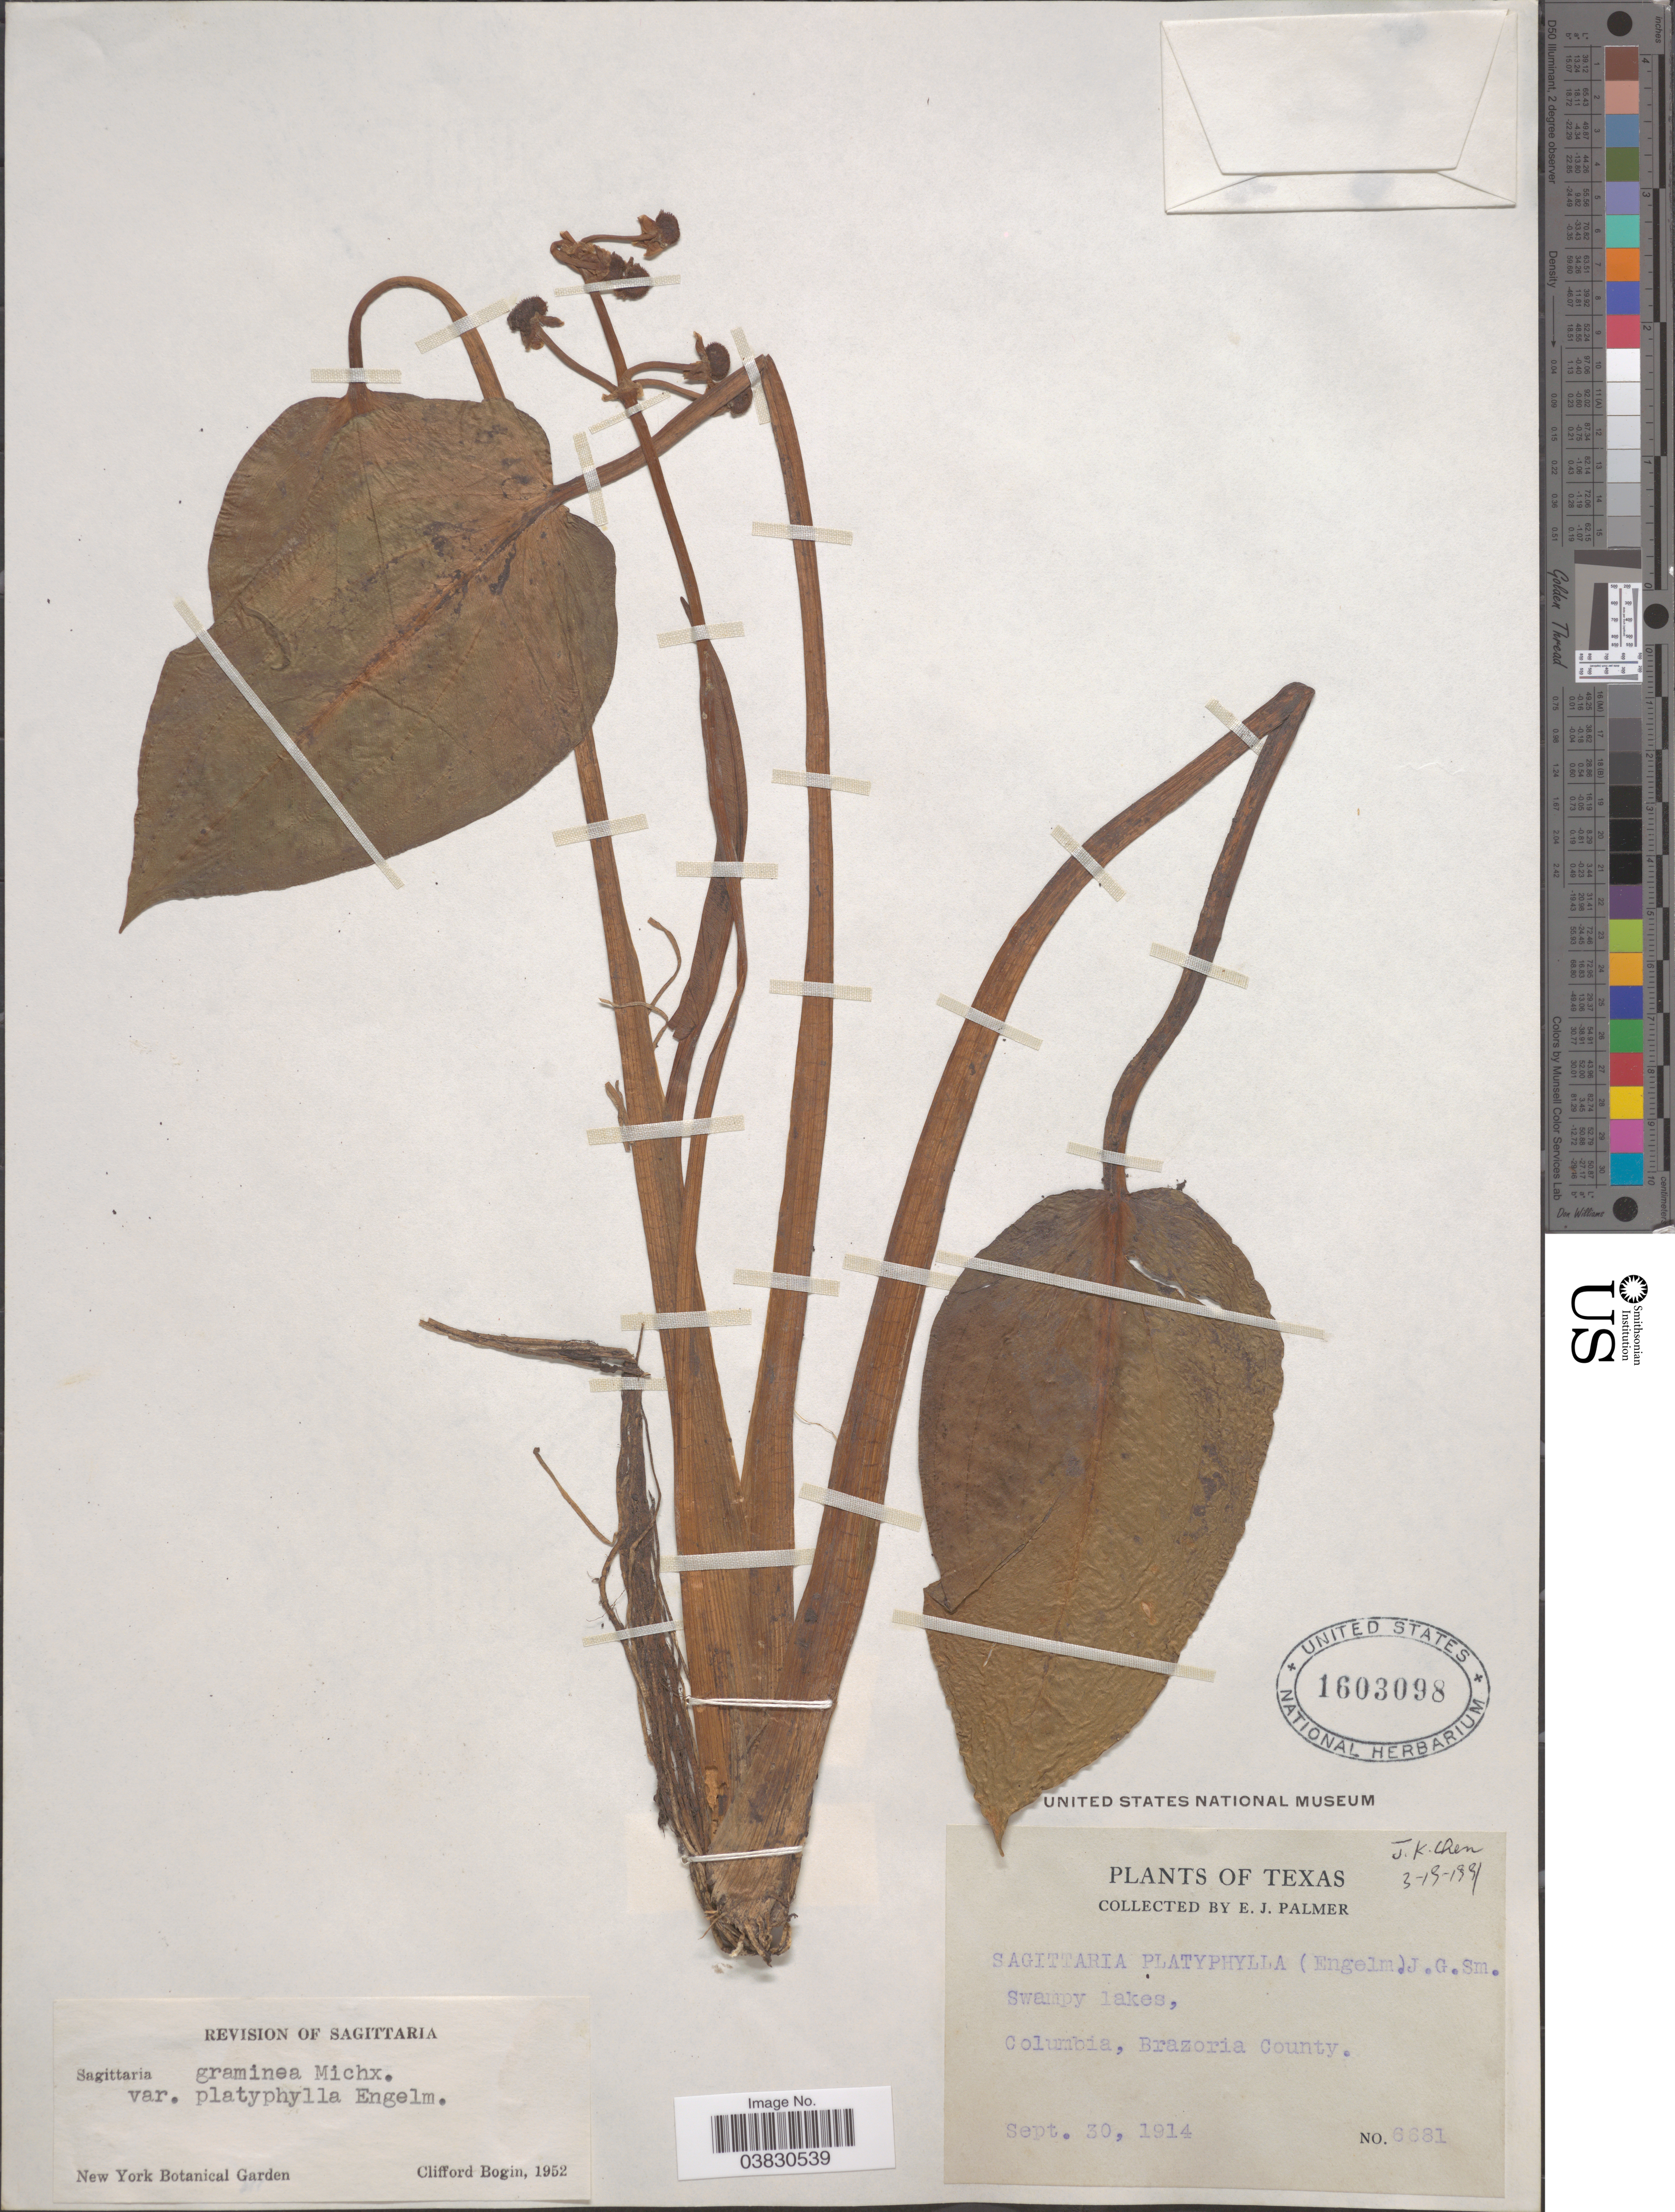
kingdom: Plantae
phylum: Tracheophyta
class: Liliopsida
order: Alismatales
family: Alismataceae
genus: Sagittaria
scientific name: Sagittaria platyphylla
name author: (Englem.) J.G. Sm.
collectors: E. J. Palmer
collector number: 6681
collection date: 1914-09-30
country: United States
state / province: Texas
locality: Columbia, Brazoria County.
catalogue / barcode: US 1603098